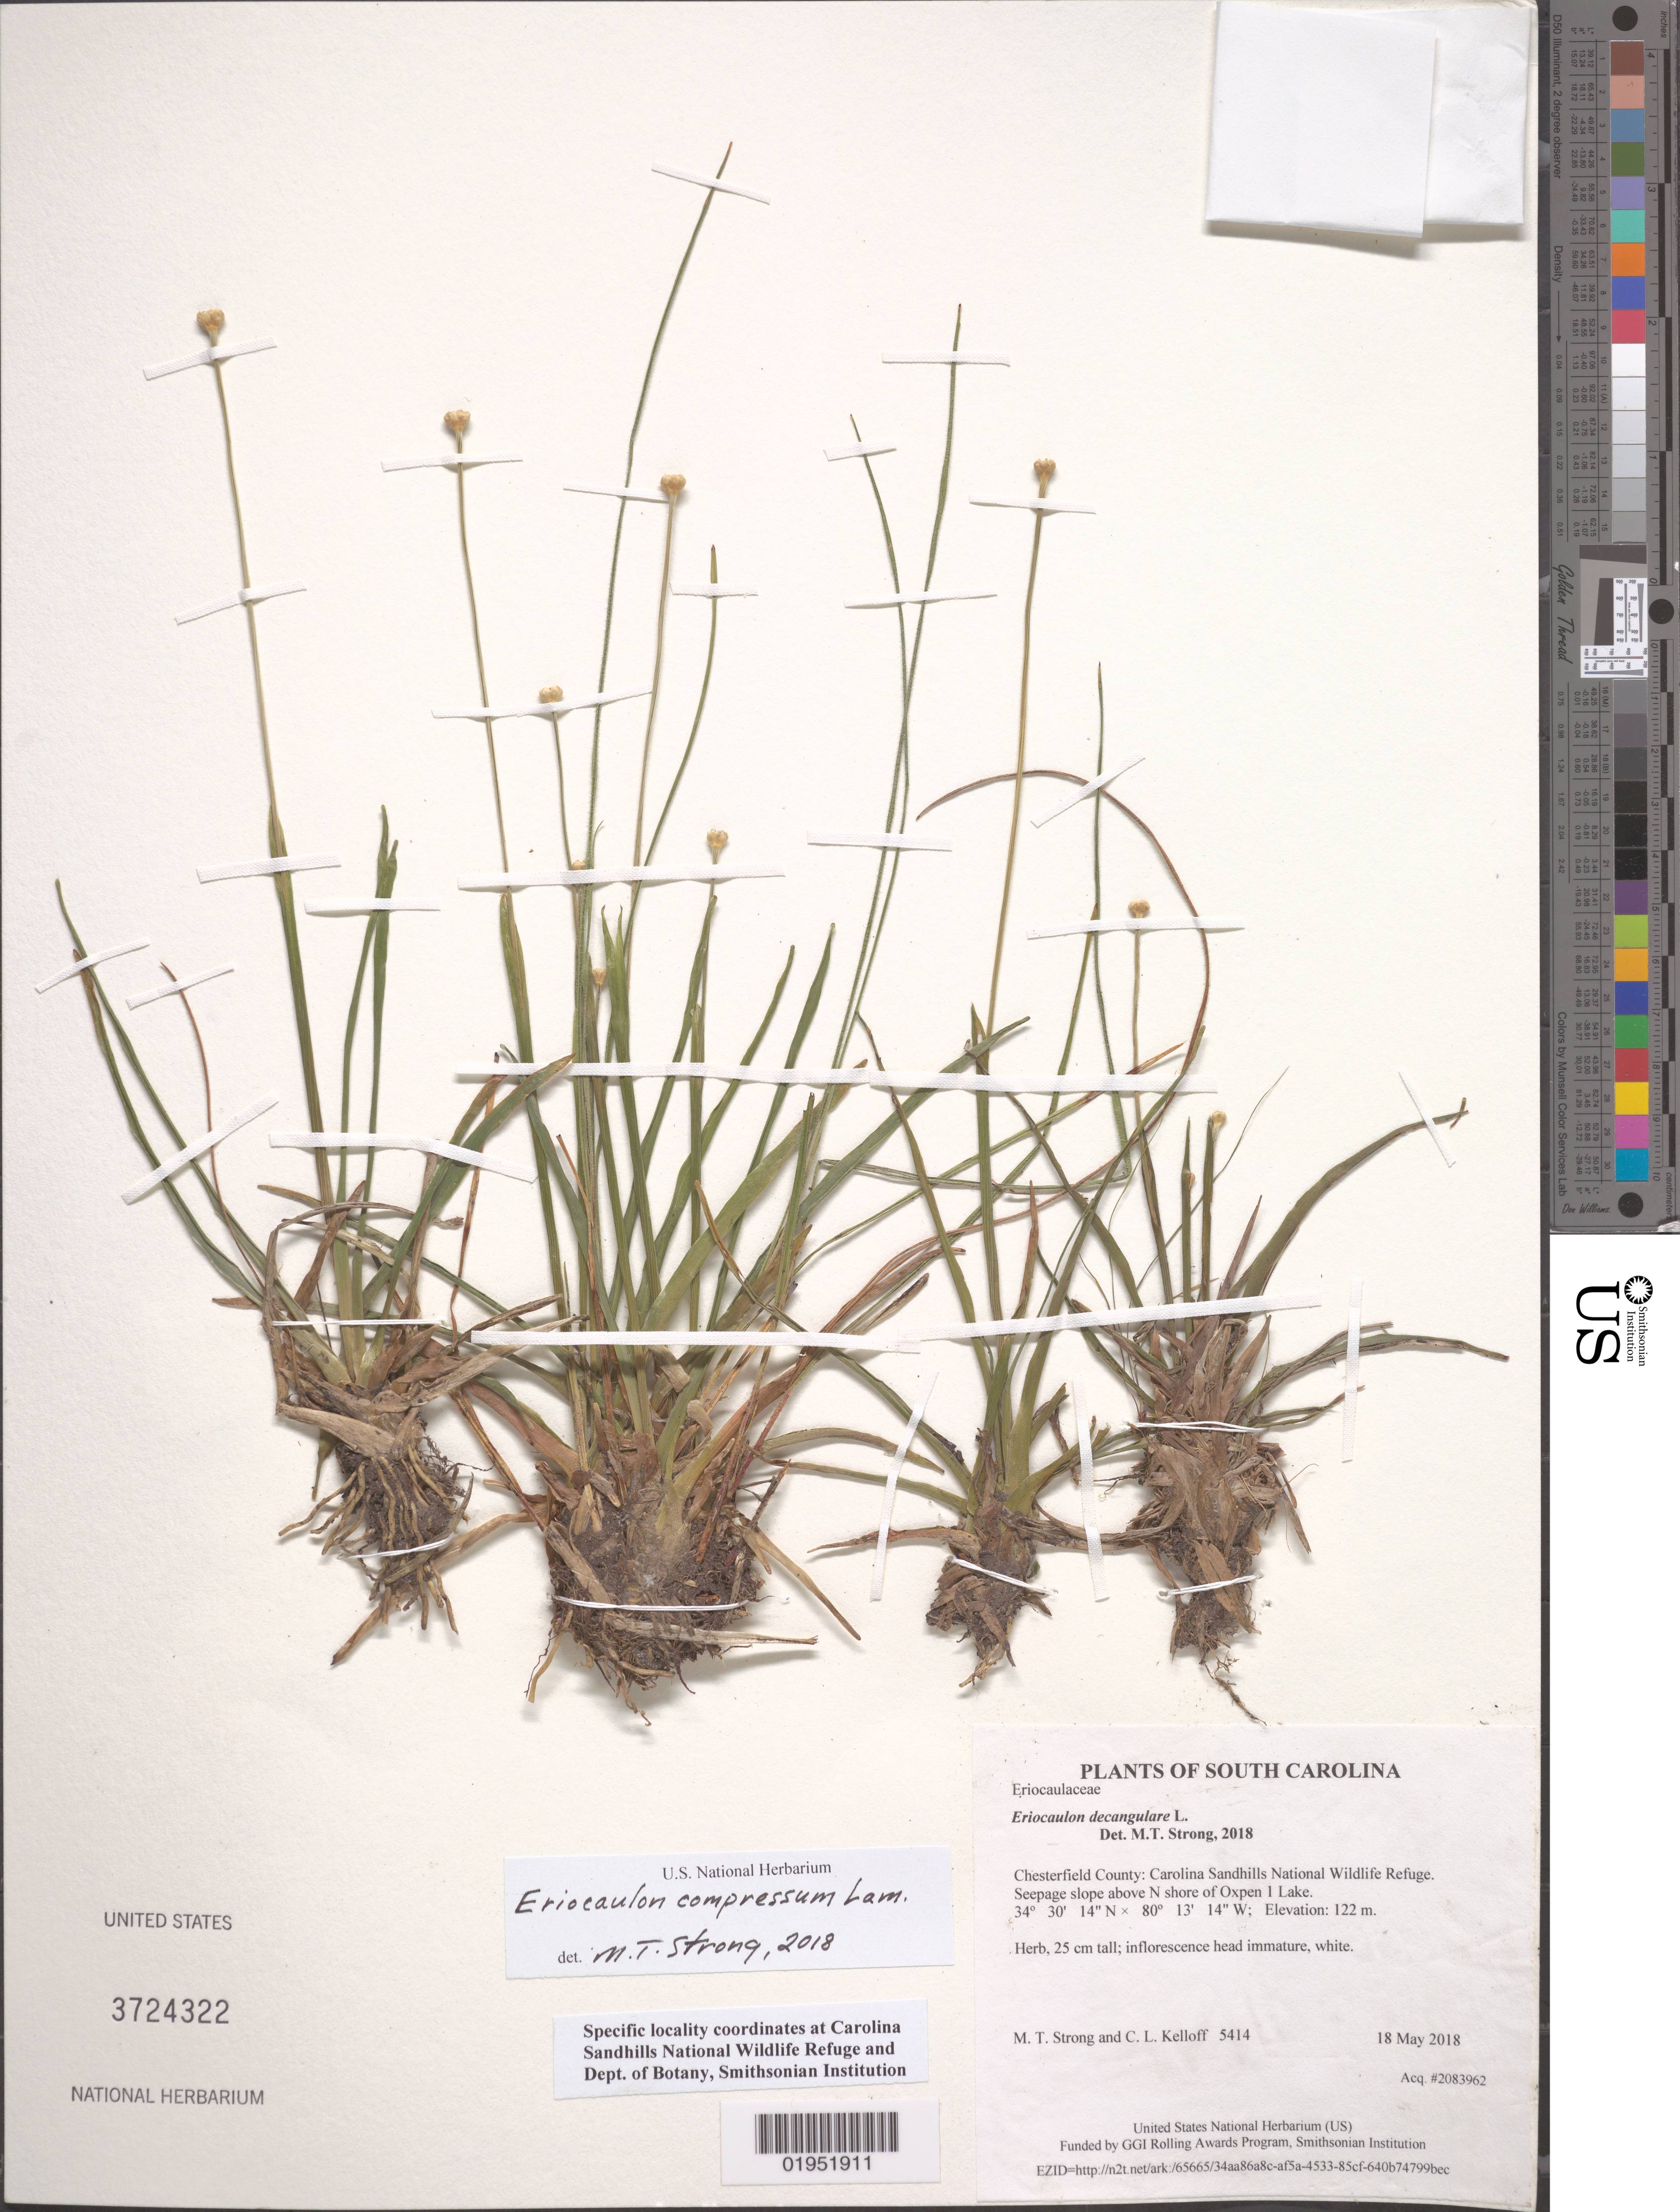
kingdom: Plantae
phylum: Tracheophyta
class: Liliopsida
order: Poales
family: Eriocaulaceae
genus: Eriocaulon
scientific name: Eriocaulon compressum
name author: Lam.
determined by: Strong, Mark T., (BOT), Smithsonian Institution - National Museum of Natural History (UNITED STATES)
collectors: M. T. Strong & C. L. Kelloff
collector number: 5414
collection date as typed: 18 May 2018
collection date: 2018-05-18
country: United States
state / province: South Carolina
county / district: Chesterfield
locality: Carolina Sandhills National Wildlife Refuge. Seepage slope above N shore of Oxpen 1 Lake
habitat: Seepage slope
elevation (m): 122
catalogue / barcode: US 3724322